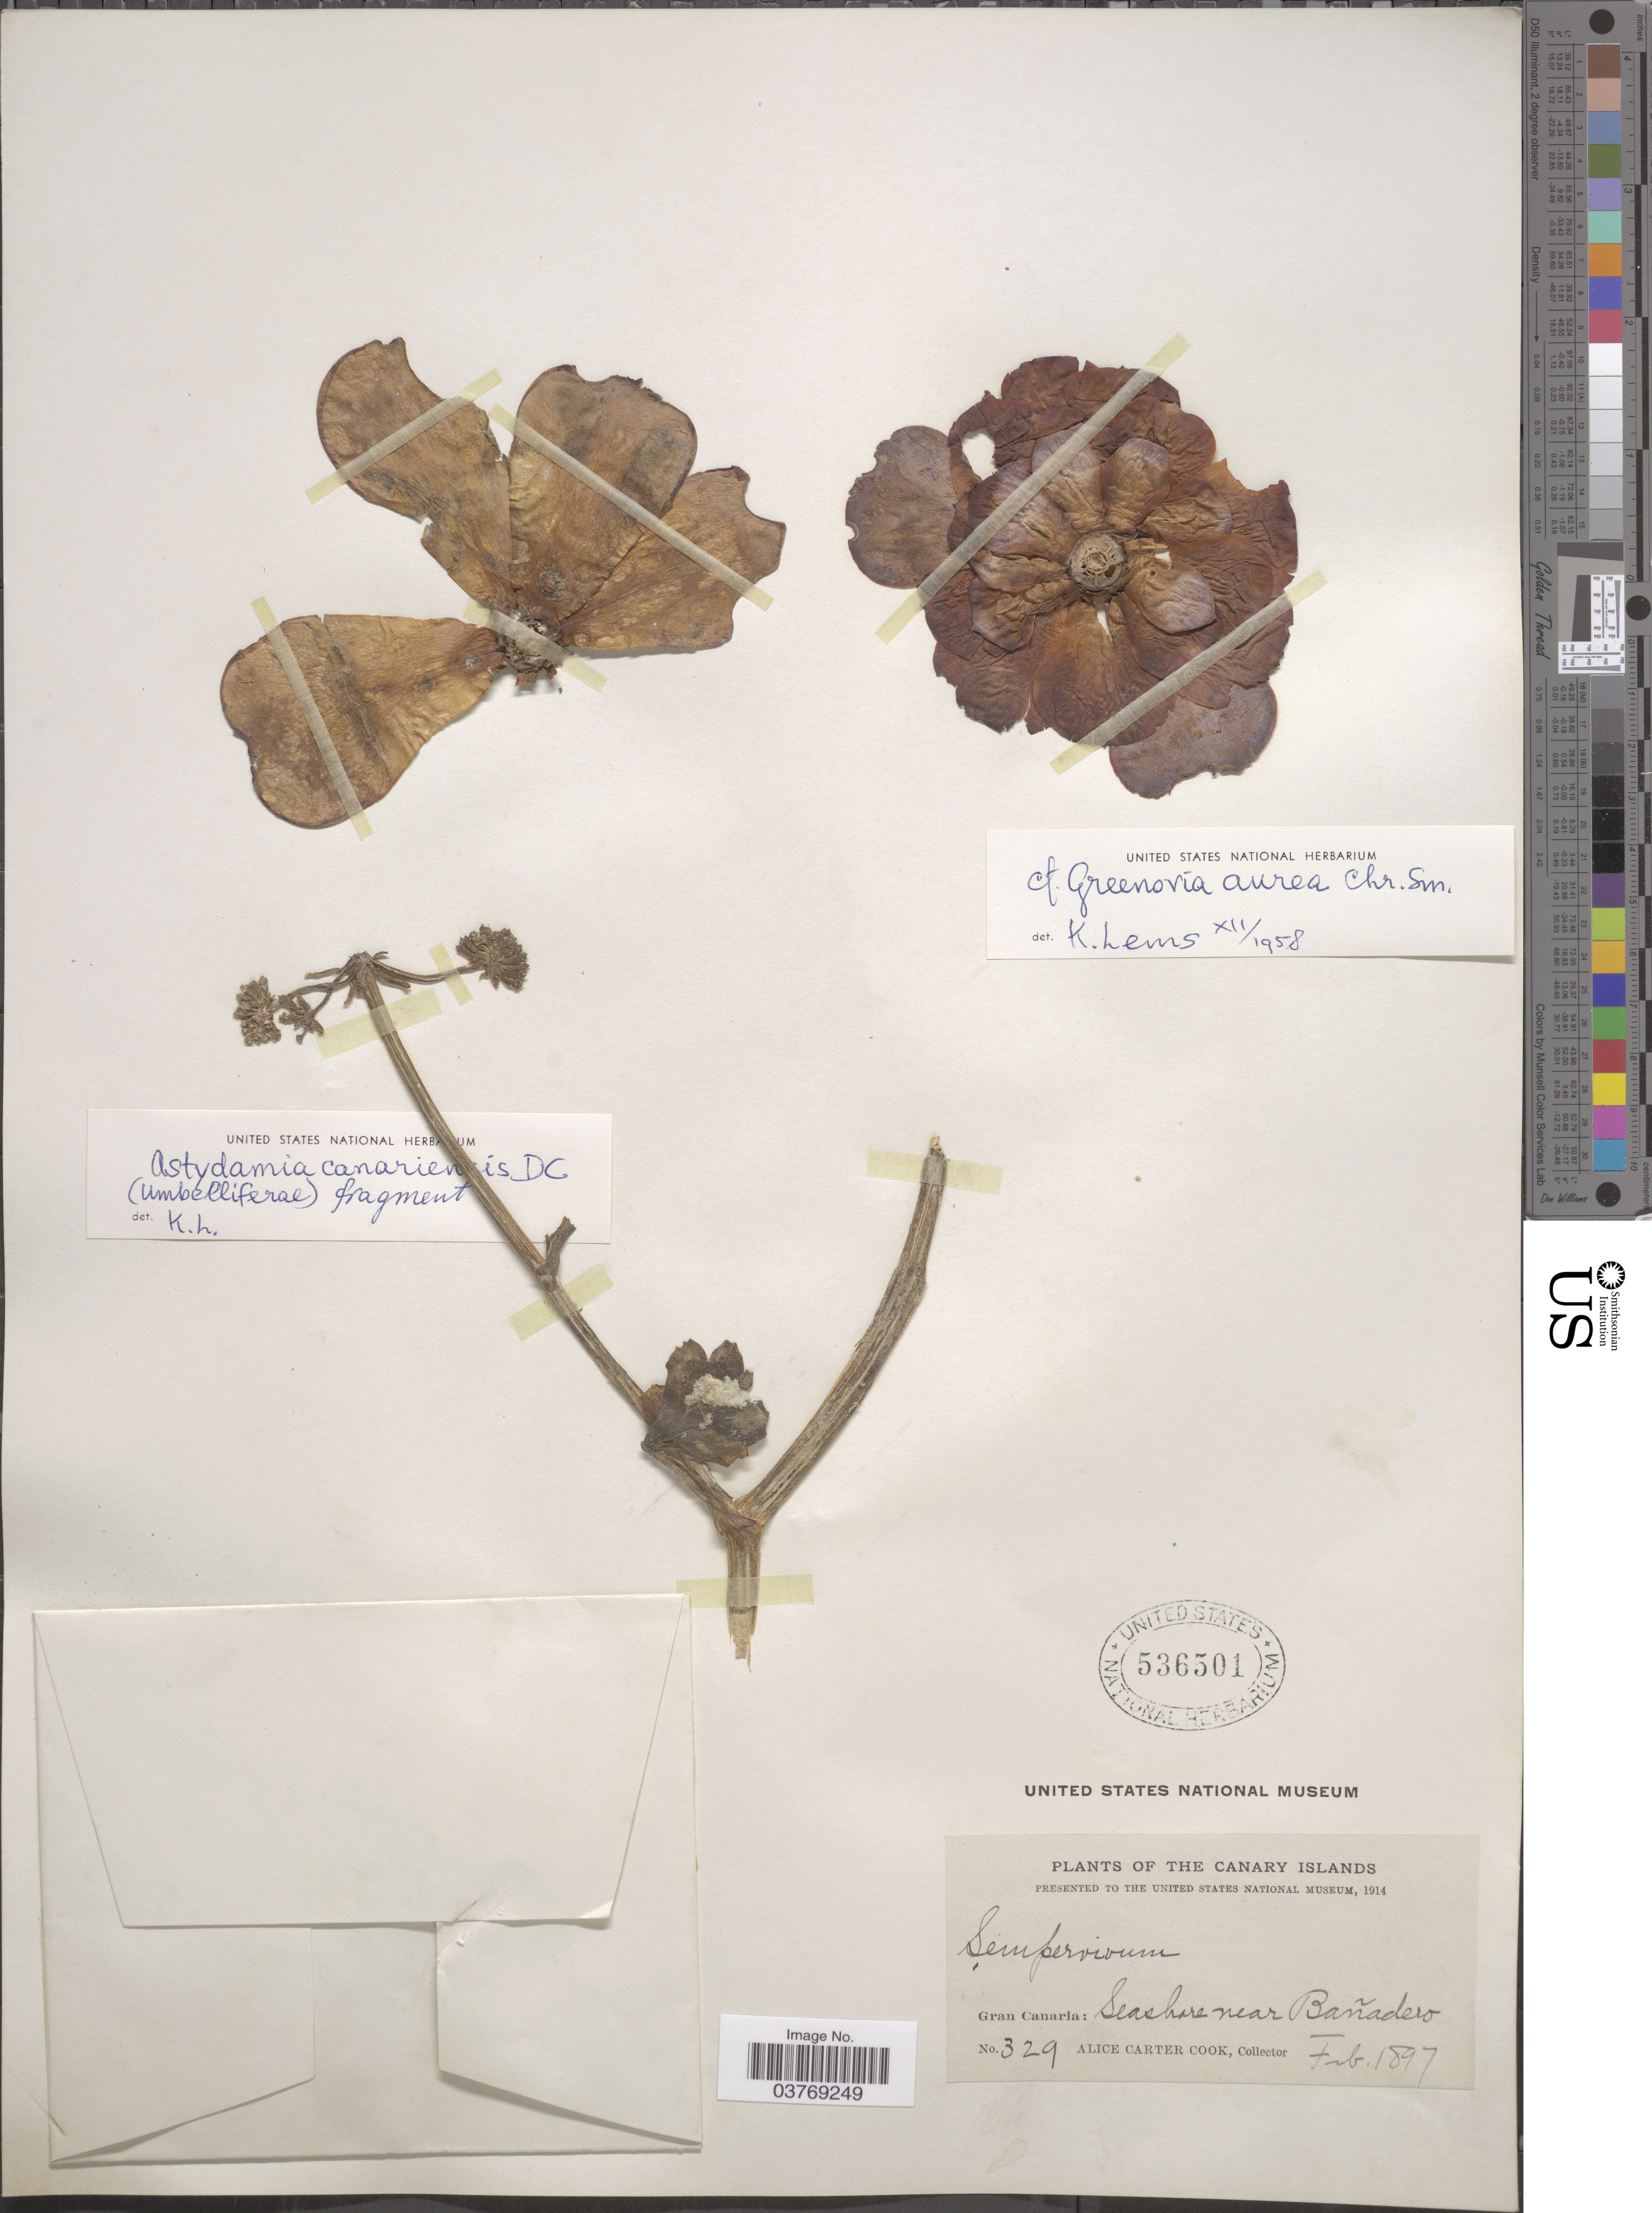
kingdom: Plantae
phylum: Tracheophyta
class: Magnoliopsida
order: Saxifragales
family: Crassulaceae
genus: Aeonium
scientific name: Aeonium aureum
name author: (C. Sm. ex Hornem.) T.H.M. Mes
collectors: Alice C. Cook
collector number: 329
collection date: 1897-02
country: Spain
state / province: Canarias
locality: The Canary Islands. Gran Canaria: Seashore near Bañadero.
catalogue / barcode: US 536501